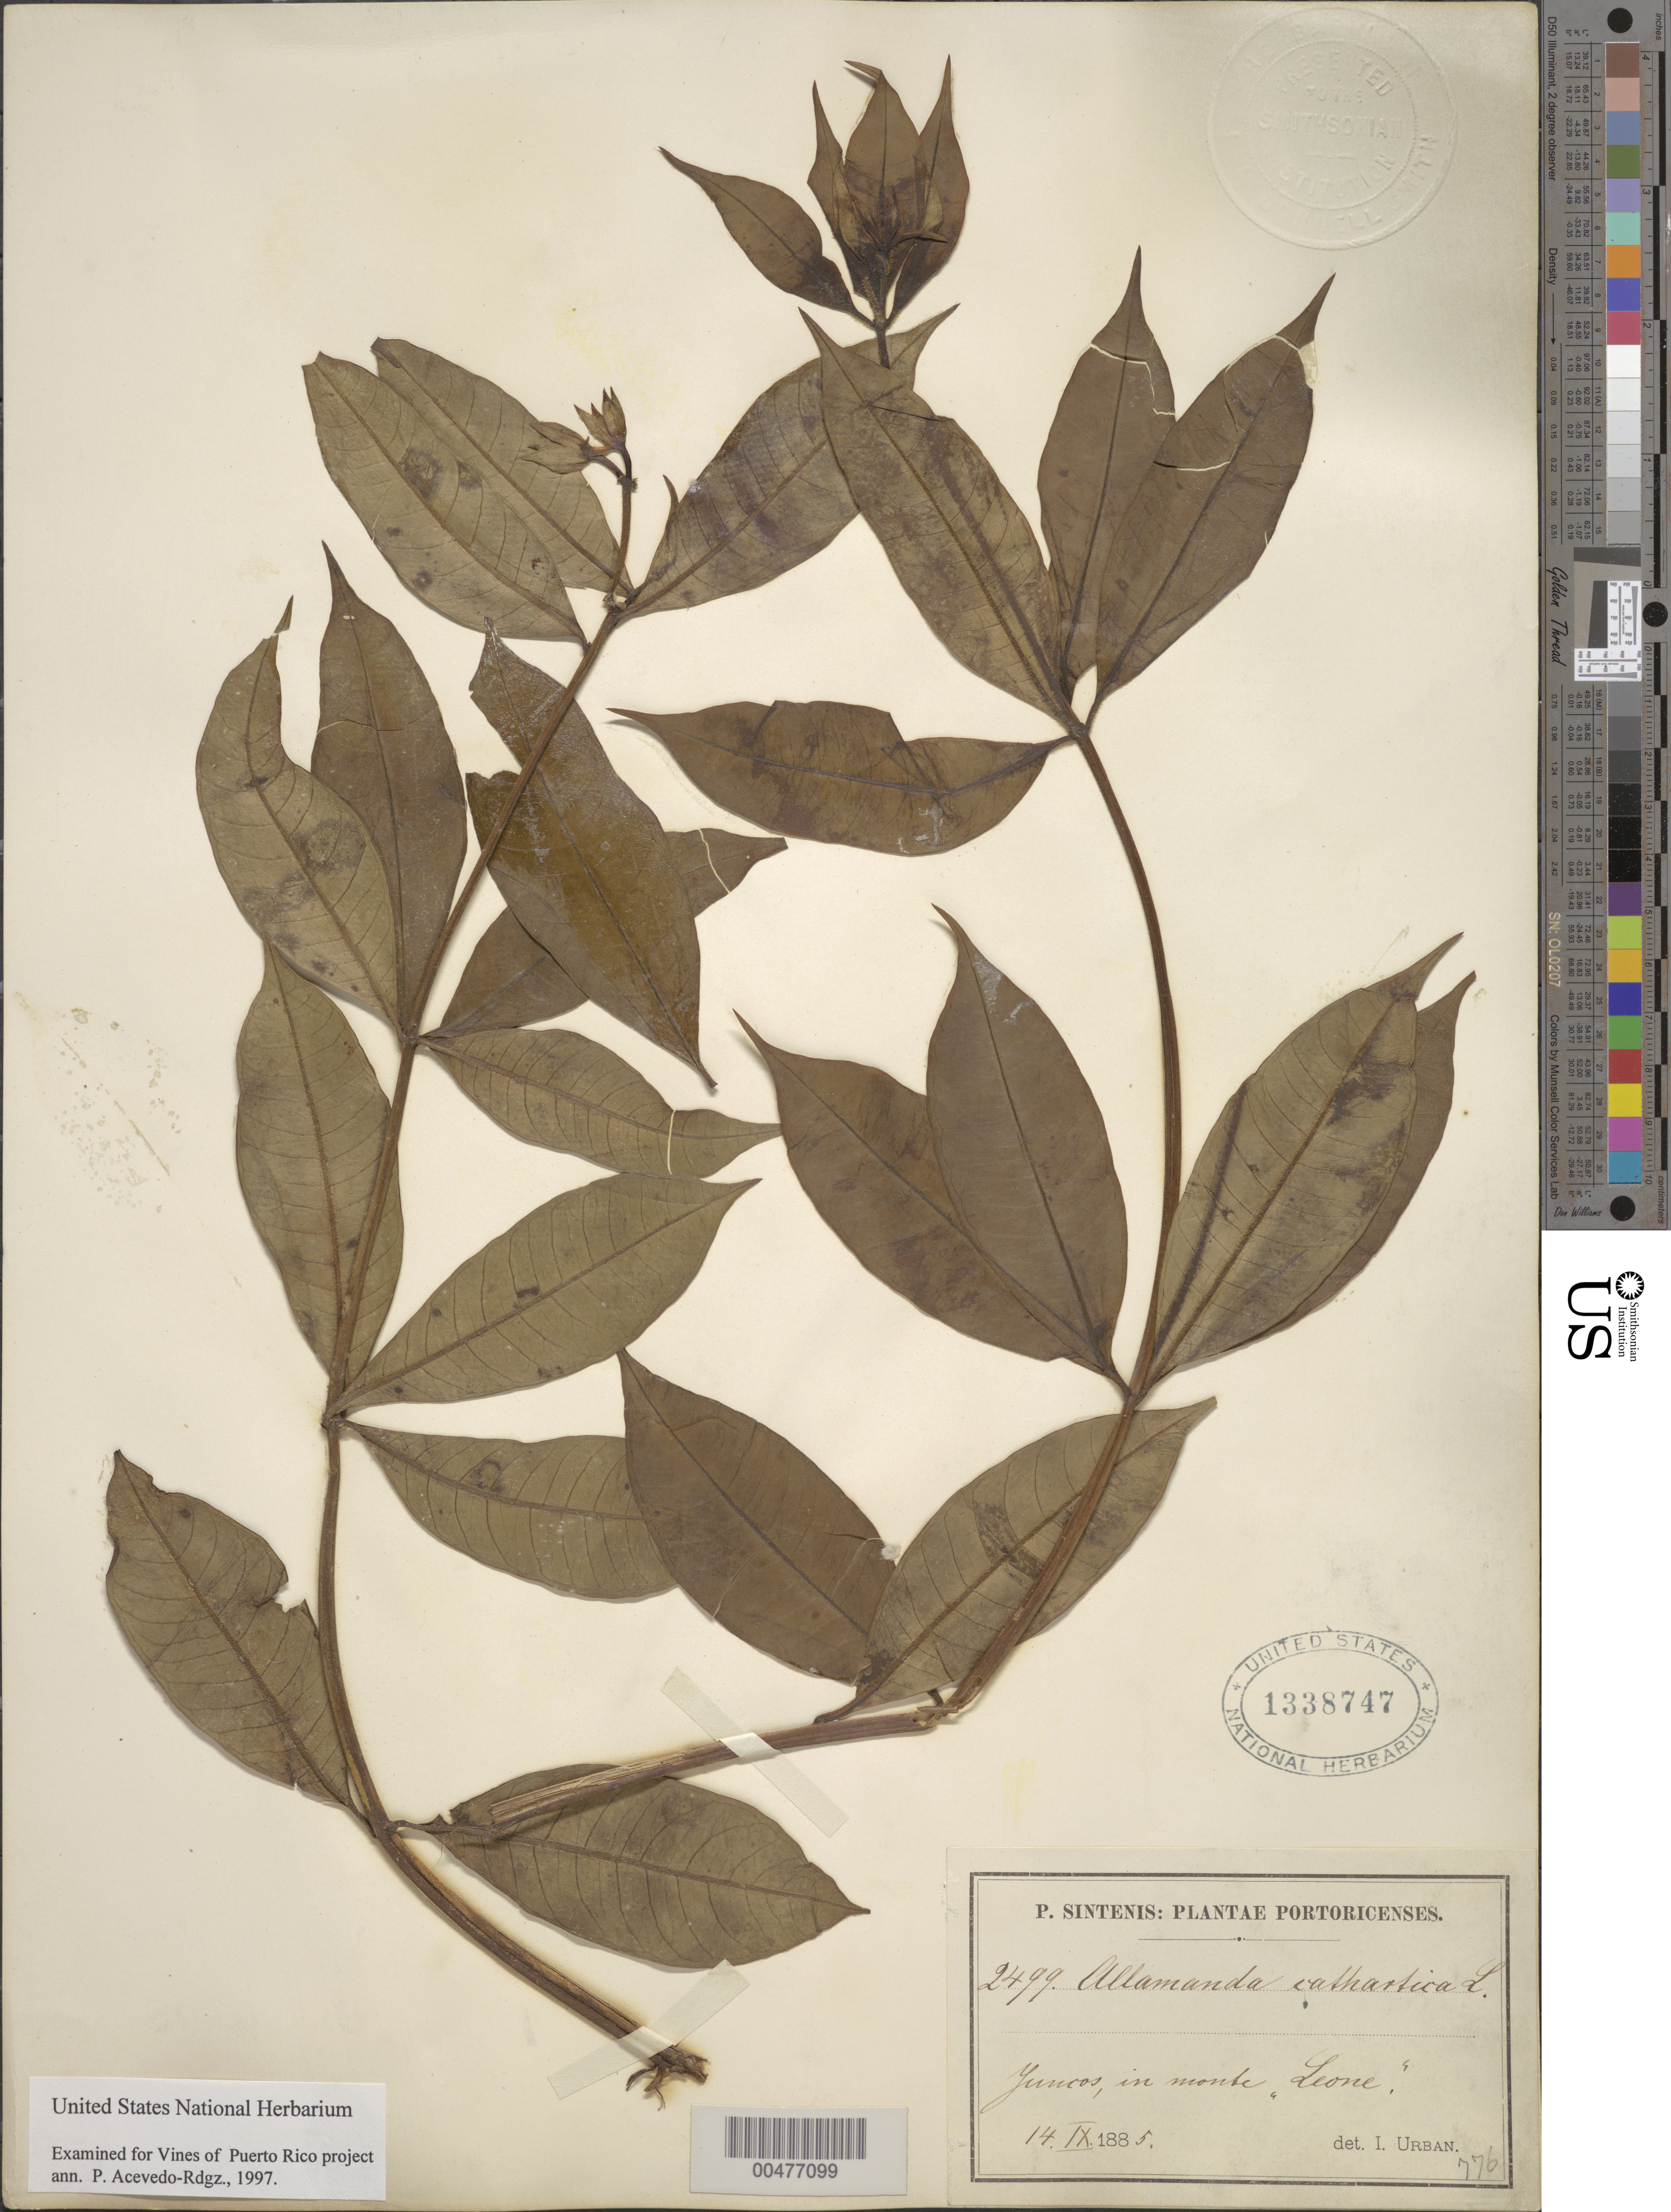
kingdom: Plantae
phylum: Tracheophyta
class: Magnoliopsida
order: Gentianales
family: Apocynaceae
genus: Allamanda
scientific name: Allamanda cathartica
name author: L.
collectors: P. Sintenis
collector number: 2499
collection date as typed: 14 Sep 1885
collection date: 1885-09-14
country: Puerto Rico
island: Greater Antilles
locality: Juncos. In Monte "Leone"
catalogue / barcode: US 1338747